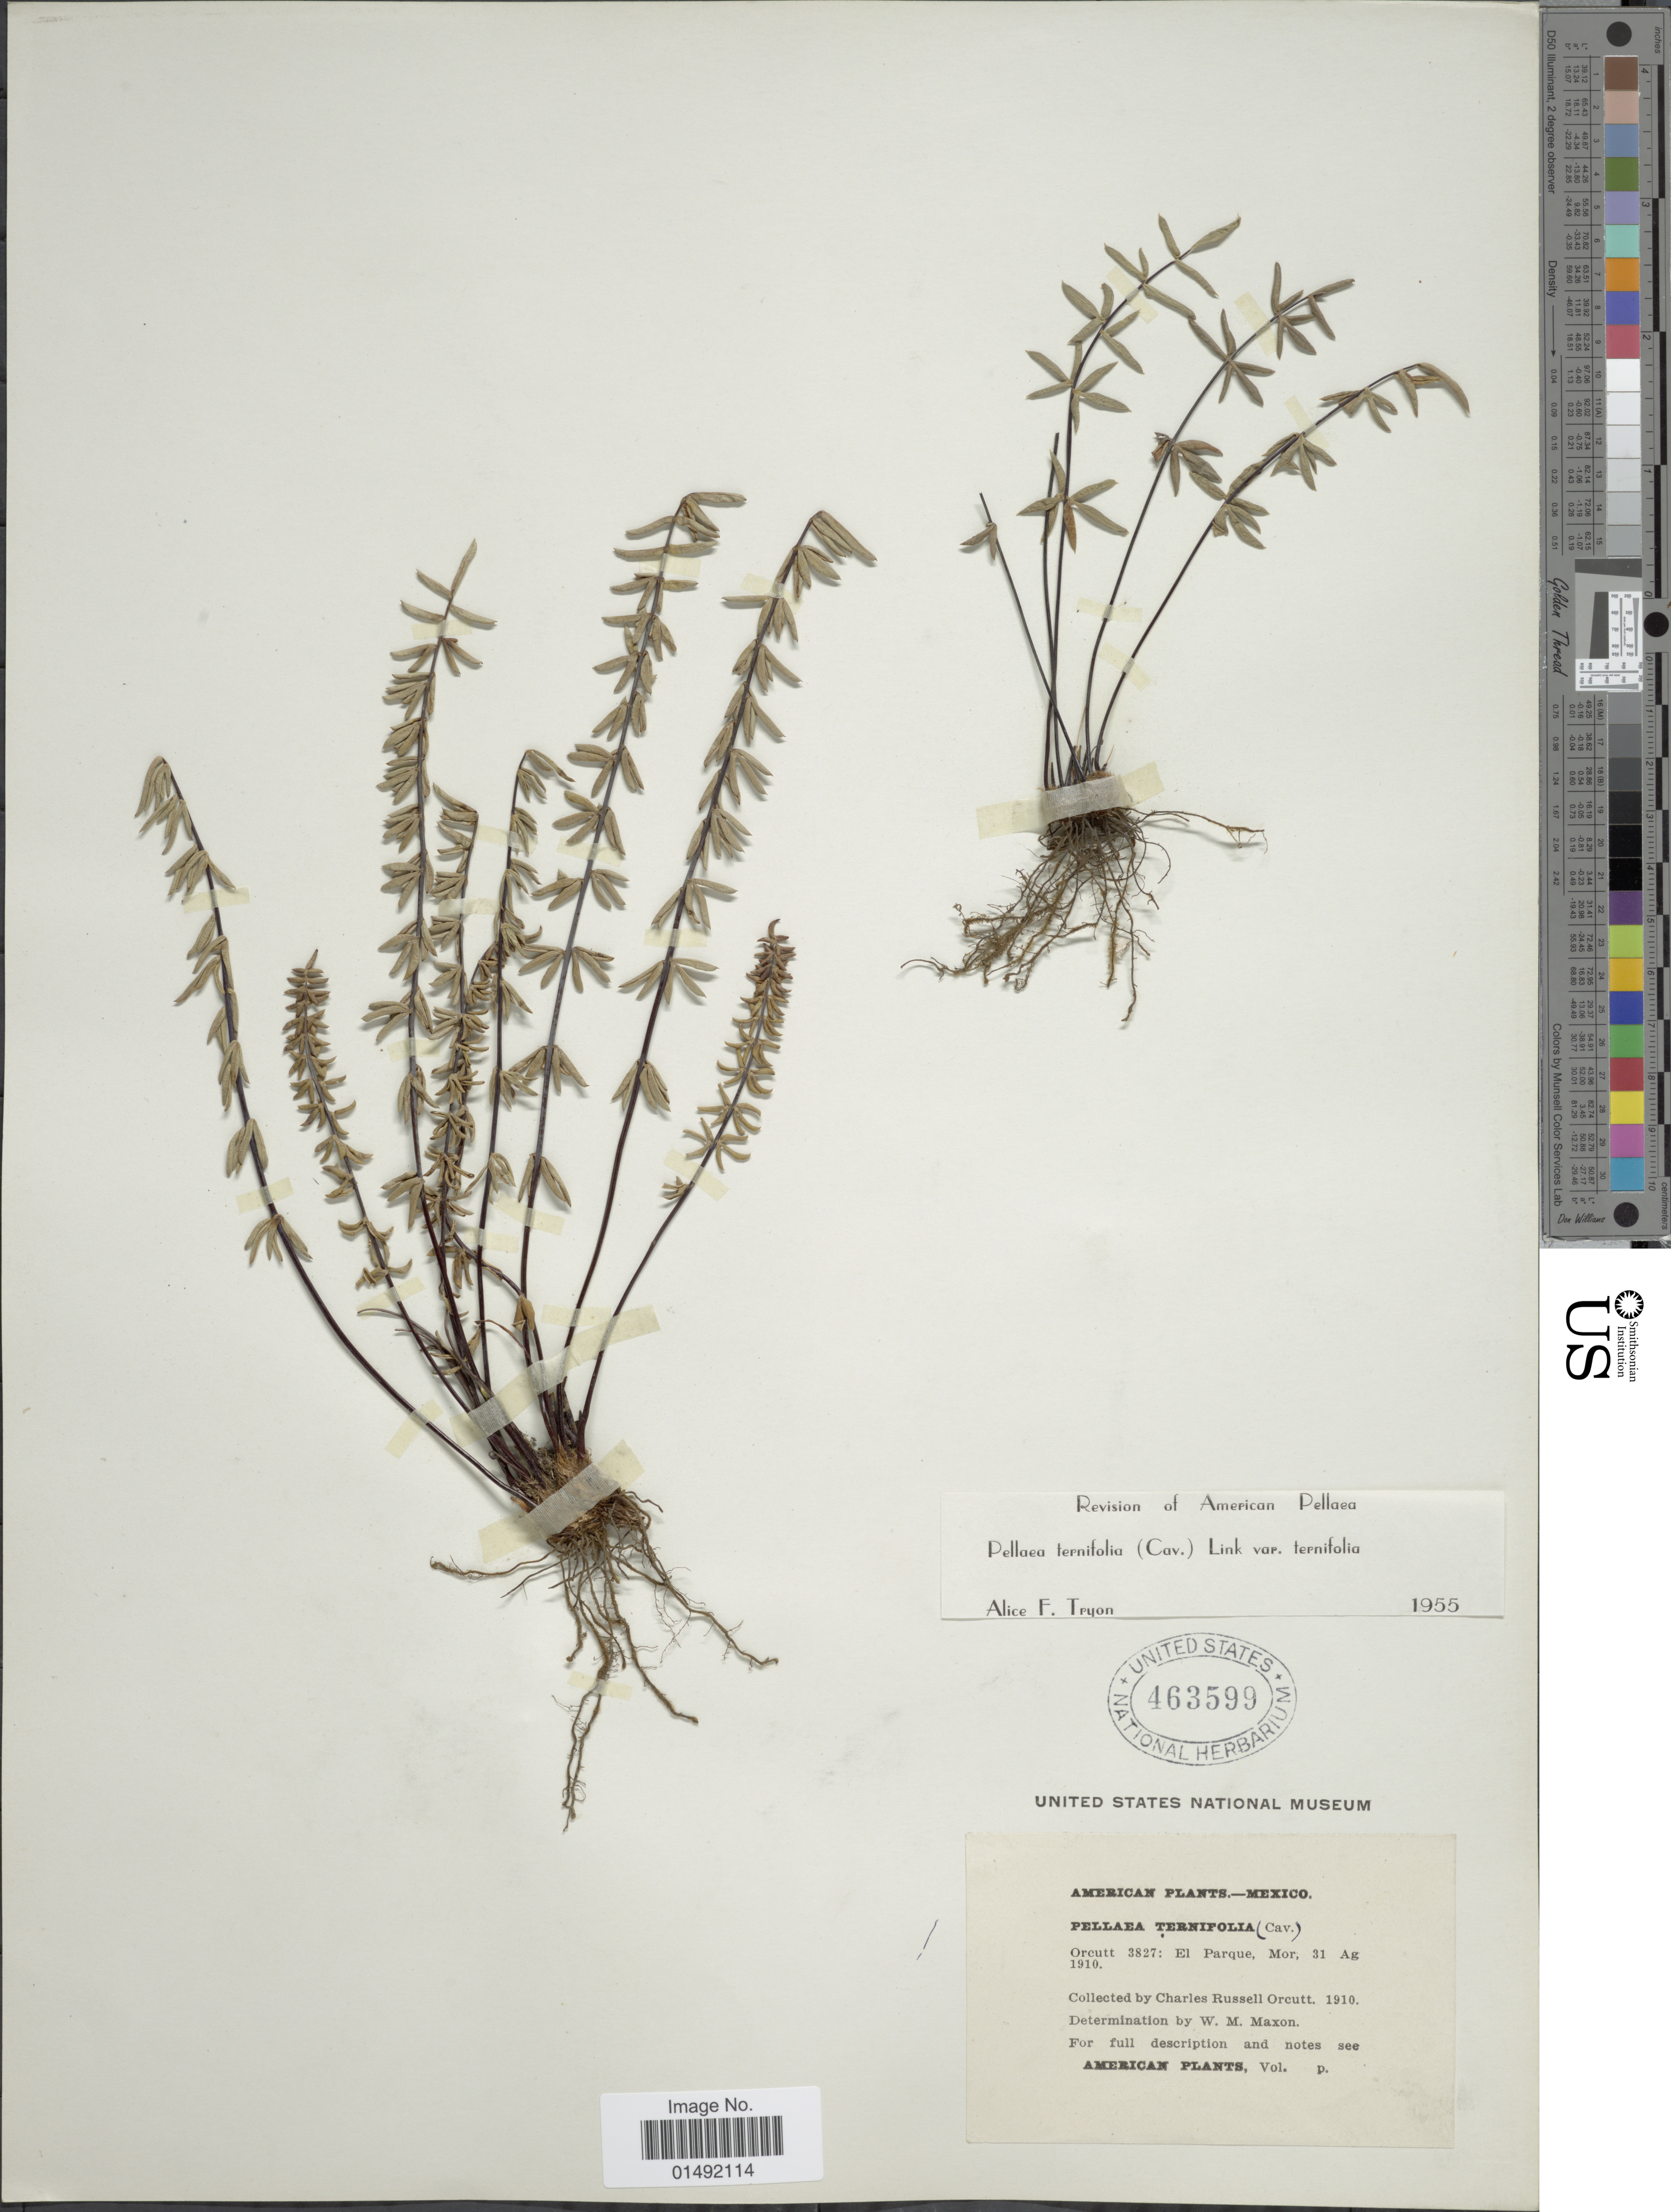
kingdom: Plantae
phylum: Tracheophyta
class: Polypodiopsida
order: Polypodiales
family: Pteridaceae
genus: Pellaea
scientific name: Pellaea ternifolia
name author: (Cav.) Link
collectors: C. R. Orcutt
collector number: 3827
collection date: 1910-08-31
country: Mexico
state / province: Morelos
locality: El Parque, Mor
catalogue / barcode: US 463599